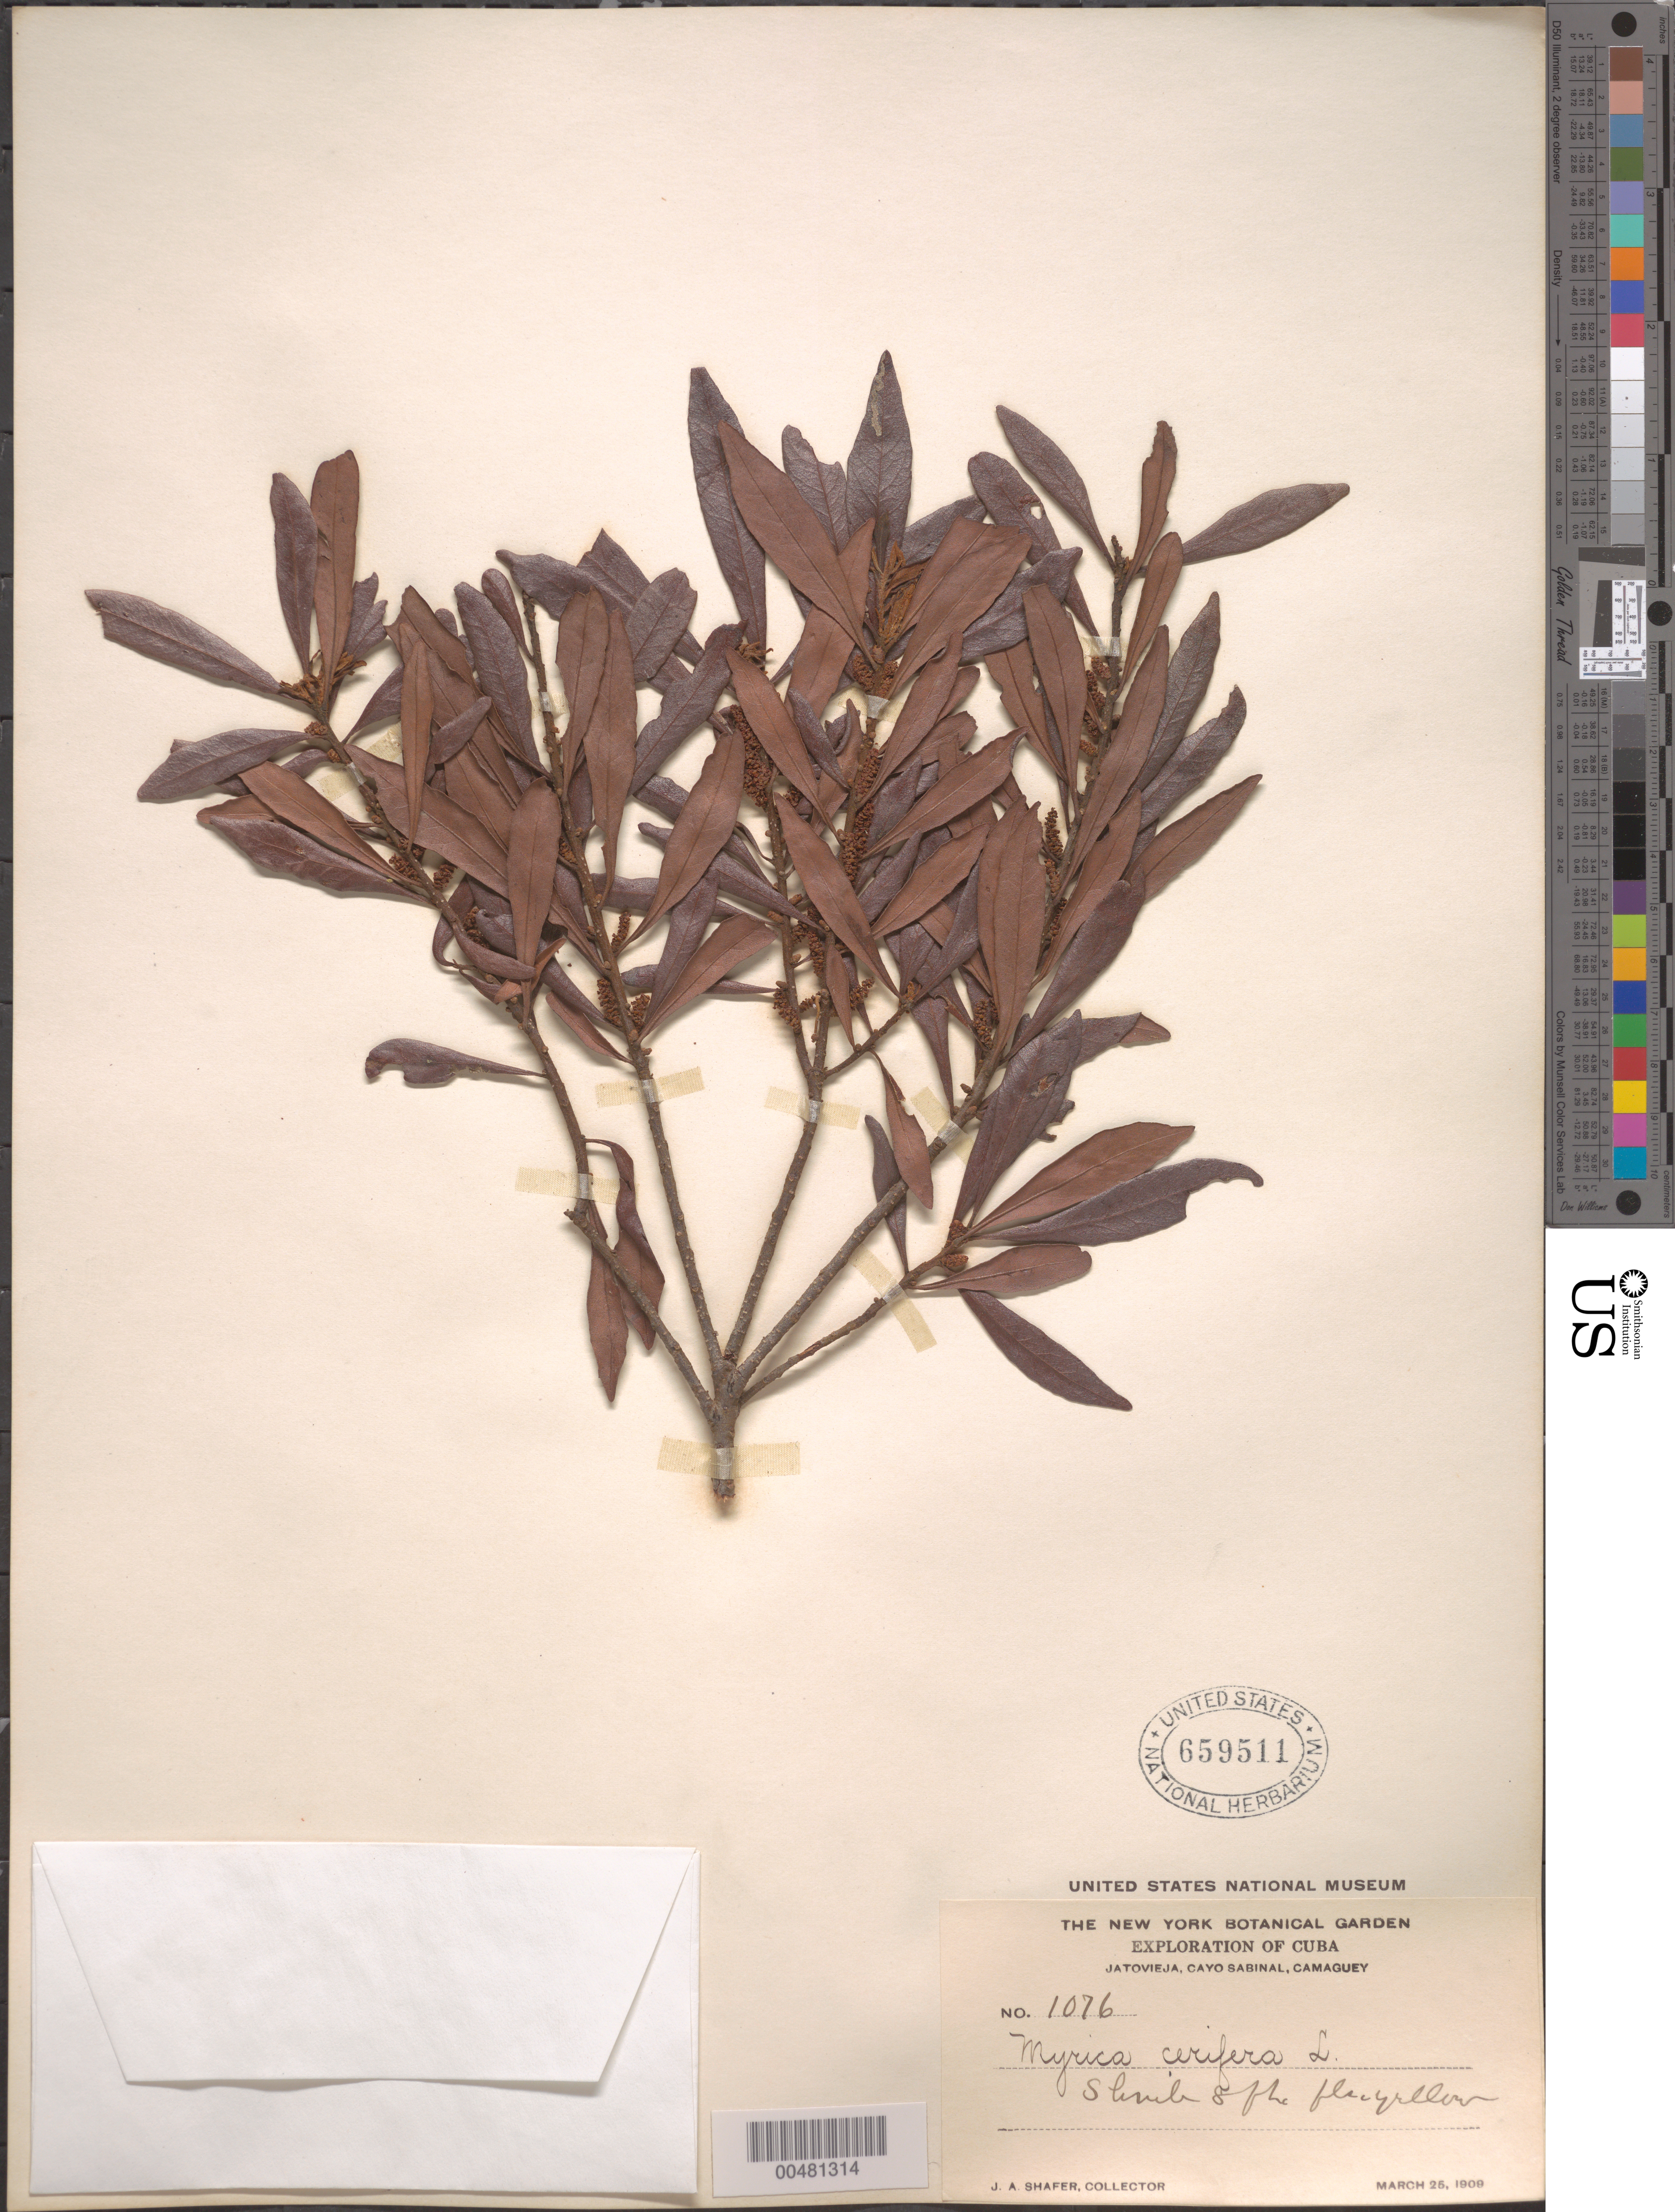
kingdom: Plantae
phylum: Tracheophyta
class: Magnoliopsida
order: Fagales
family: Myricaceae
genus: Morella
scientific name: Morella cerifera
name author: (L.) Small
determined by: Strong, M. T., (US), Smithsonian Institution - National Museum of Natural History (UNITED STATES)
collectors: J. A. Shafer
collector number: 1076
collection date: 1909-03-25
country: Cuba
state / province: Camagüey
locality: Jatovieja, Cayo Sabinal.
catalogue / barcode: US 659511